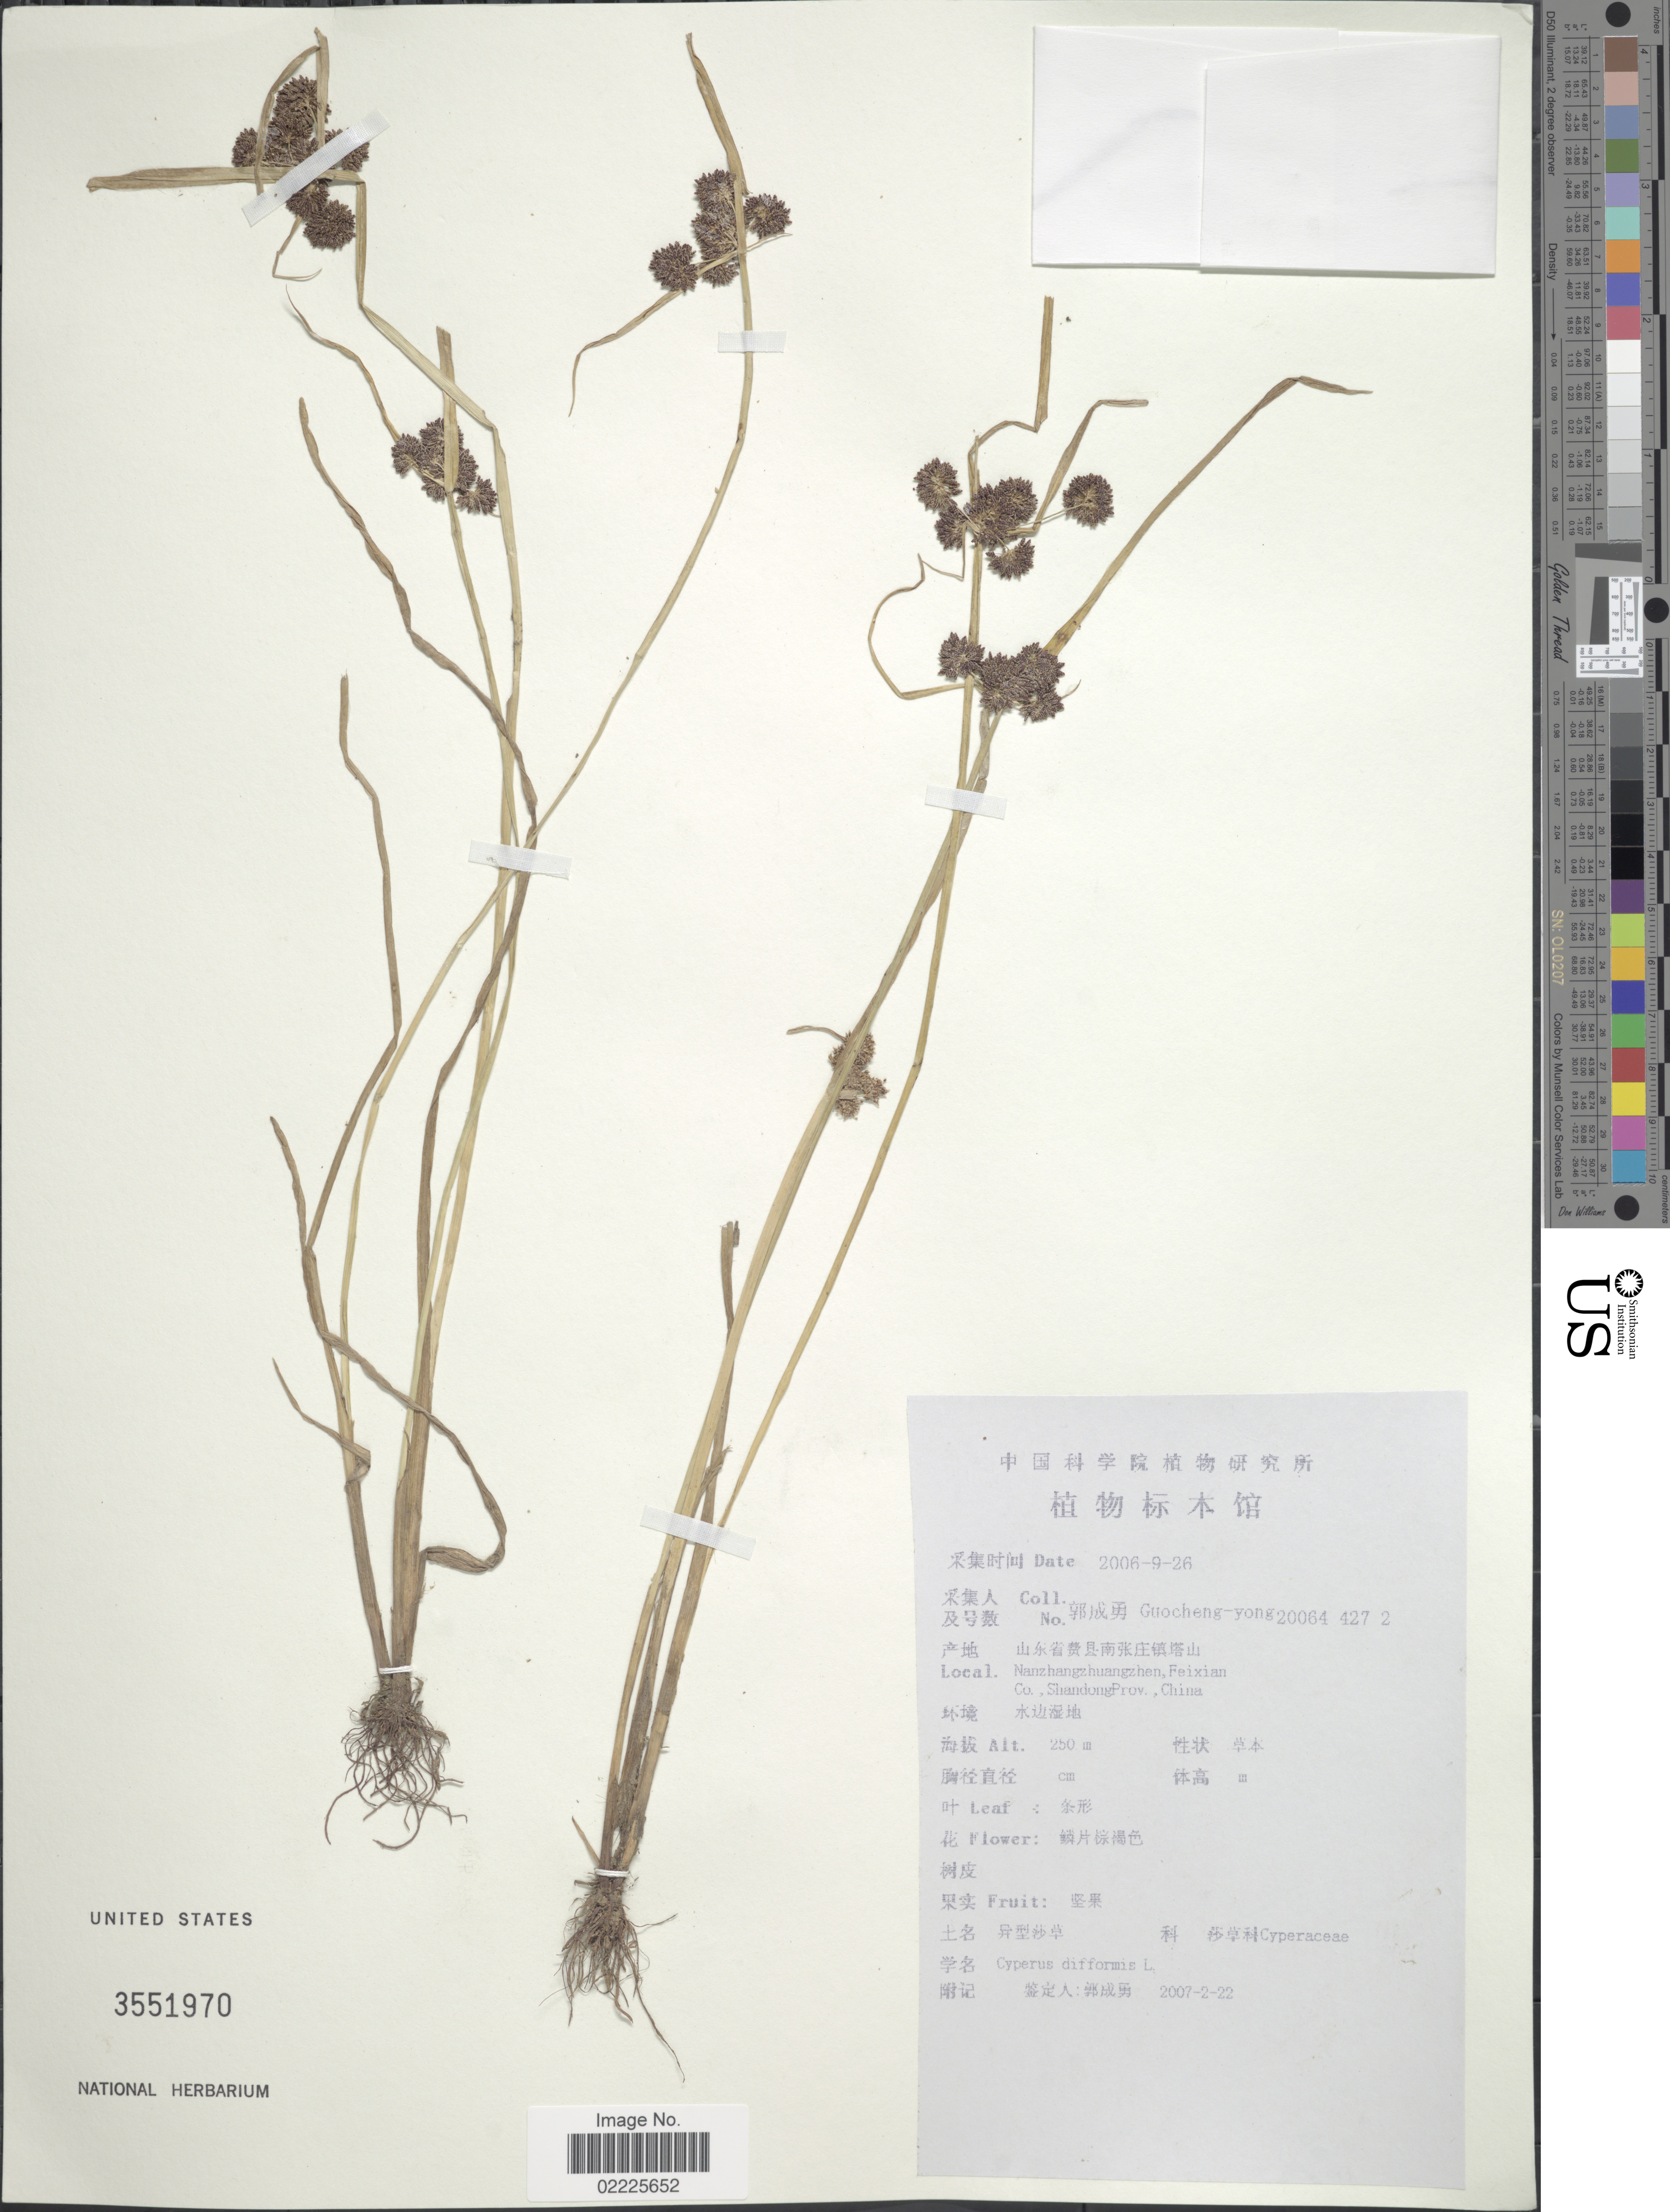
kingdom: Plantae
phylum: Tracheophyta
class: Liliopsida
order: Poales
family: Cyperaceae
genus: Cyperus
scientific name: Cyperus difformis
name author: L.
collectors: Guo cheng-yong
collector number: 200644272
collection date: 2006-09-26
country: China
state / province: Shandong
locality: Nanzhangzhuangzhen, Feixian Co.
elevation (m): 250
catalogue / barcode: US 3551970